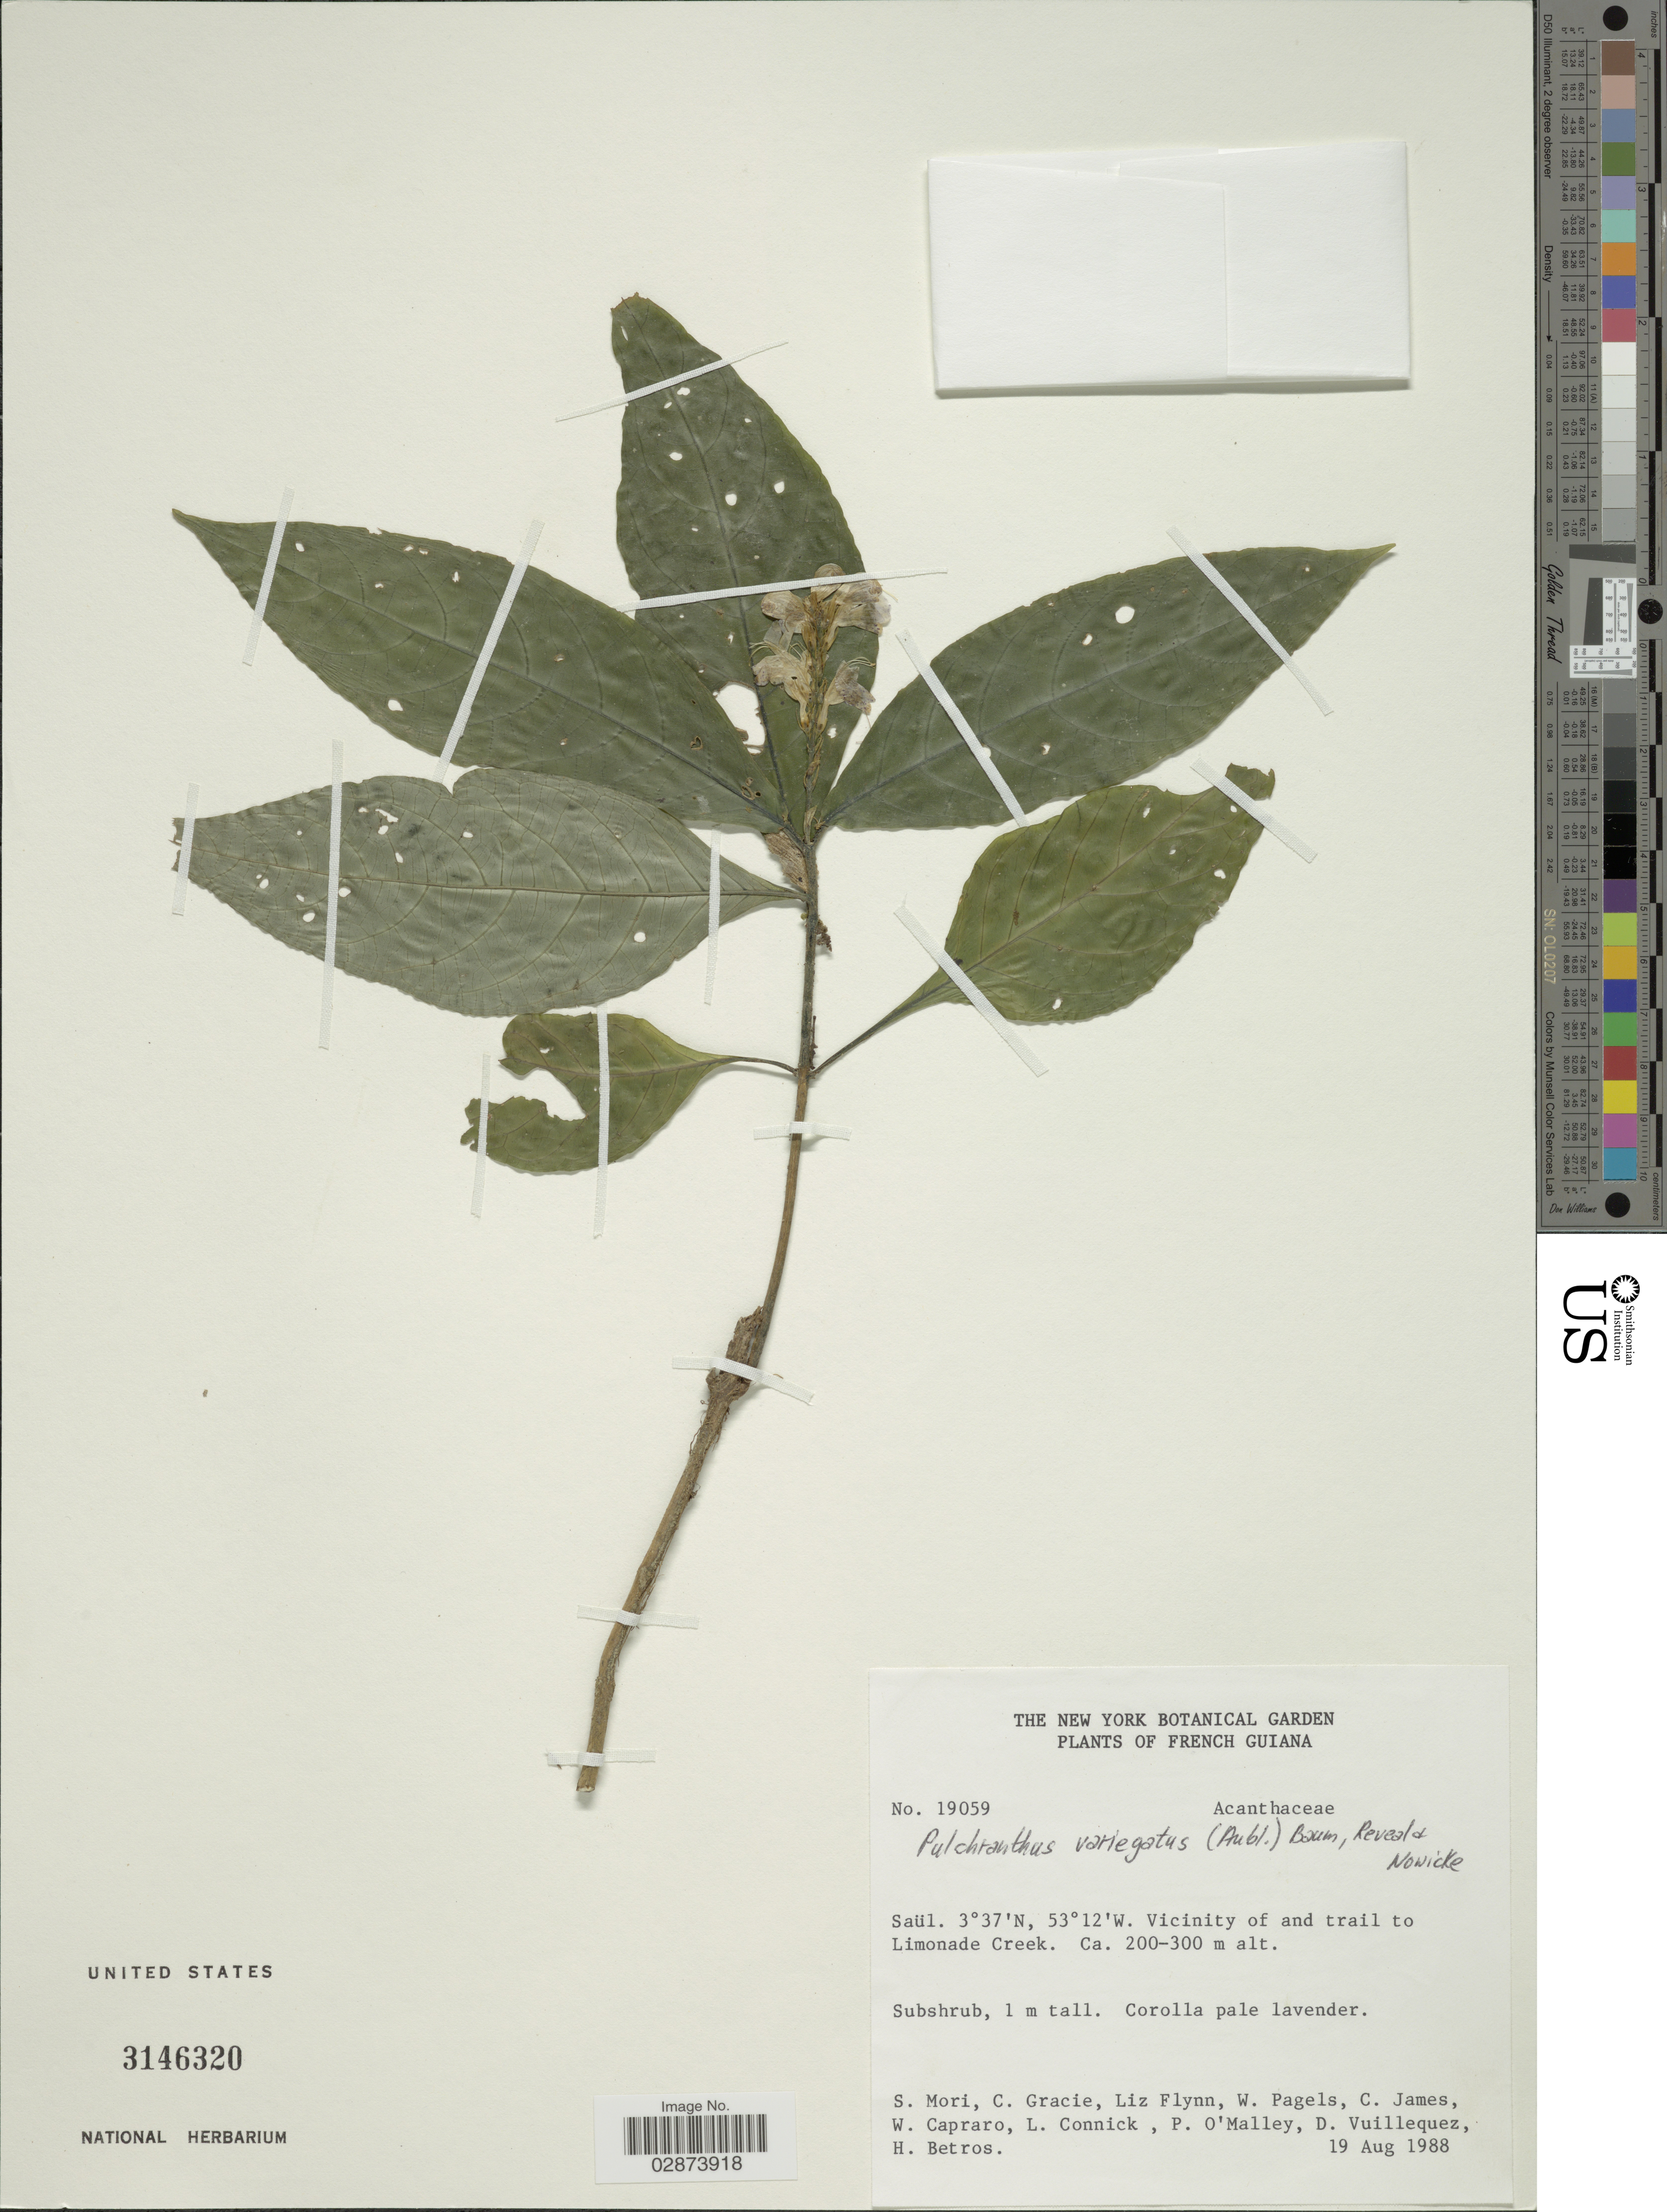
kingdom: Plantae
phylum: Tracheophyta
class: Magnoliopsida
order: Lamiales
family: Acanthaceae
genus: Pulchranthus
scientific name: Pulchranthus variegatus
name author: (Aubl.) V.M. Baum et al.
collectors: S. Mori, C. A. Gracie, L. Flynn, W. Pagels & et al.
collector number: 19059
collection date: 1988-08-19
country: French Guiana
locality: Saül. Vicinity of and trail to Limonade Creek.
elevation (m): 200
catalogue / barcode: US 3146320